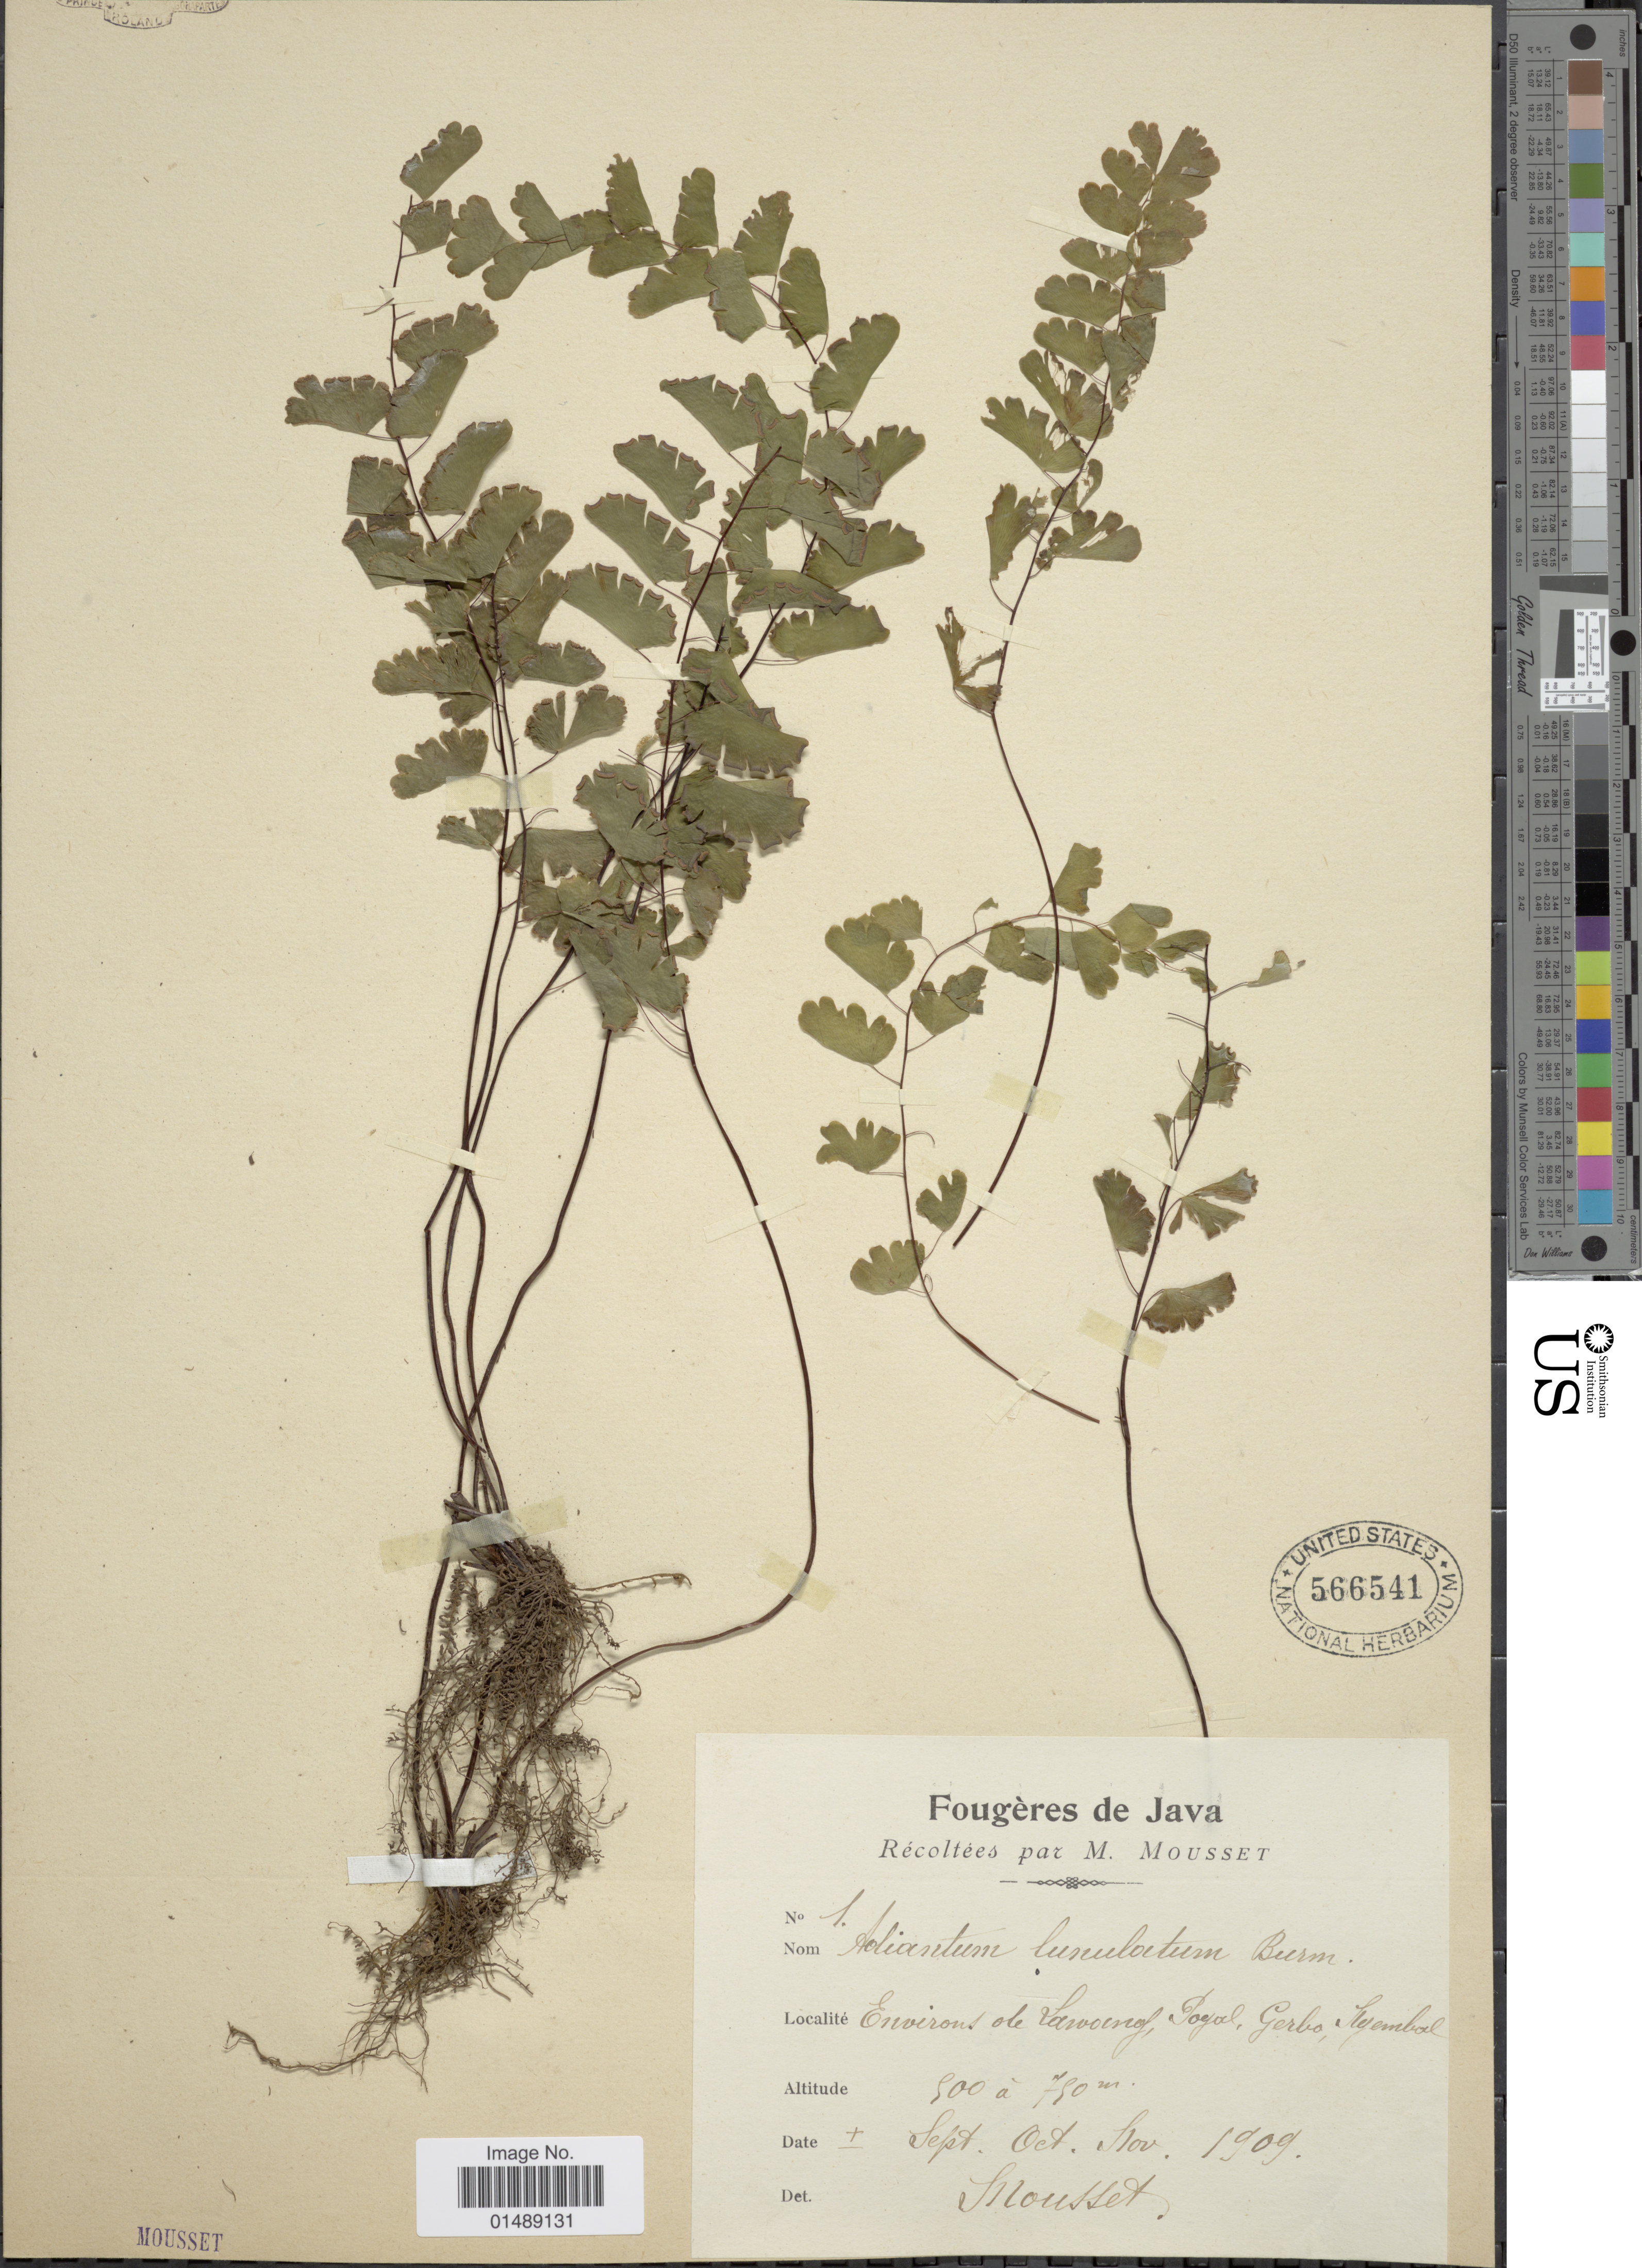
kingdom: Plantae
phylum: Tracheophyta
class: Polypodiopsida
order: Polypodiales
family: Pteridaceae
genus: Adiantum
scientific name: Adiantum philippense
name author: L.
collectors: M. Mousset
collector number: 1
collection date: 1909-09/1909-11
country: Indonesia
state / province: Java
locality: Environt De Lawoeng, Poejoel, Gerba, Iyembal [interpreted]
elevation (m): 500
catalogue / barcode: US 566541